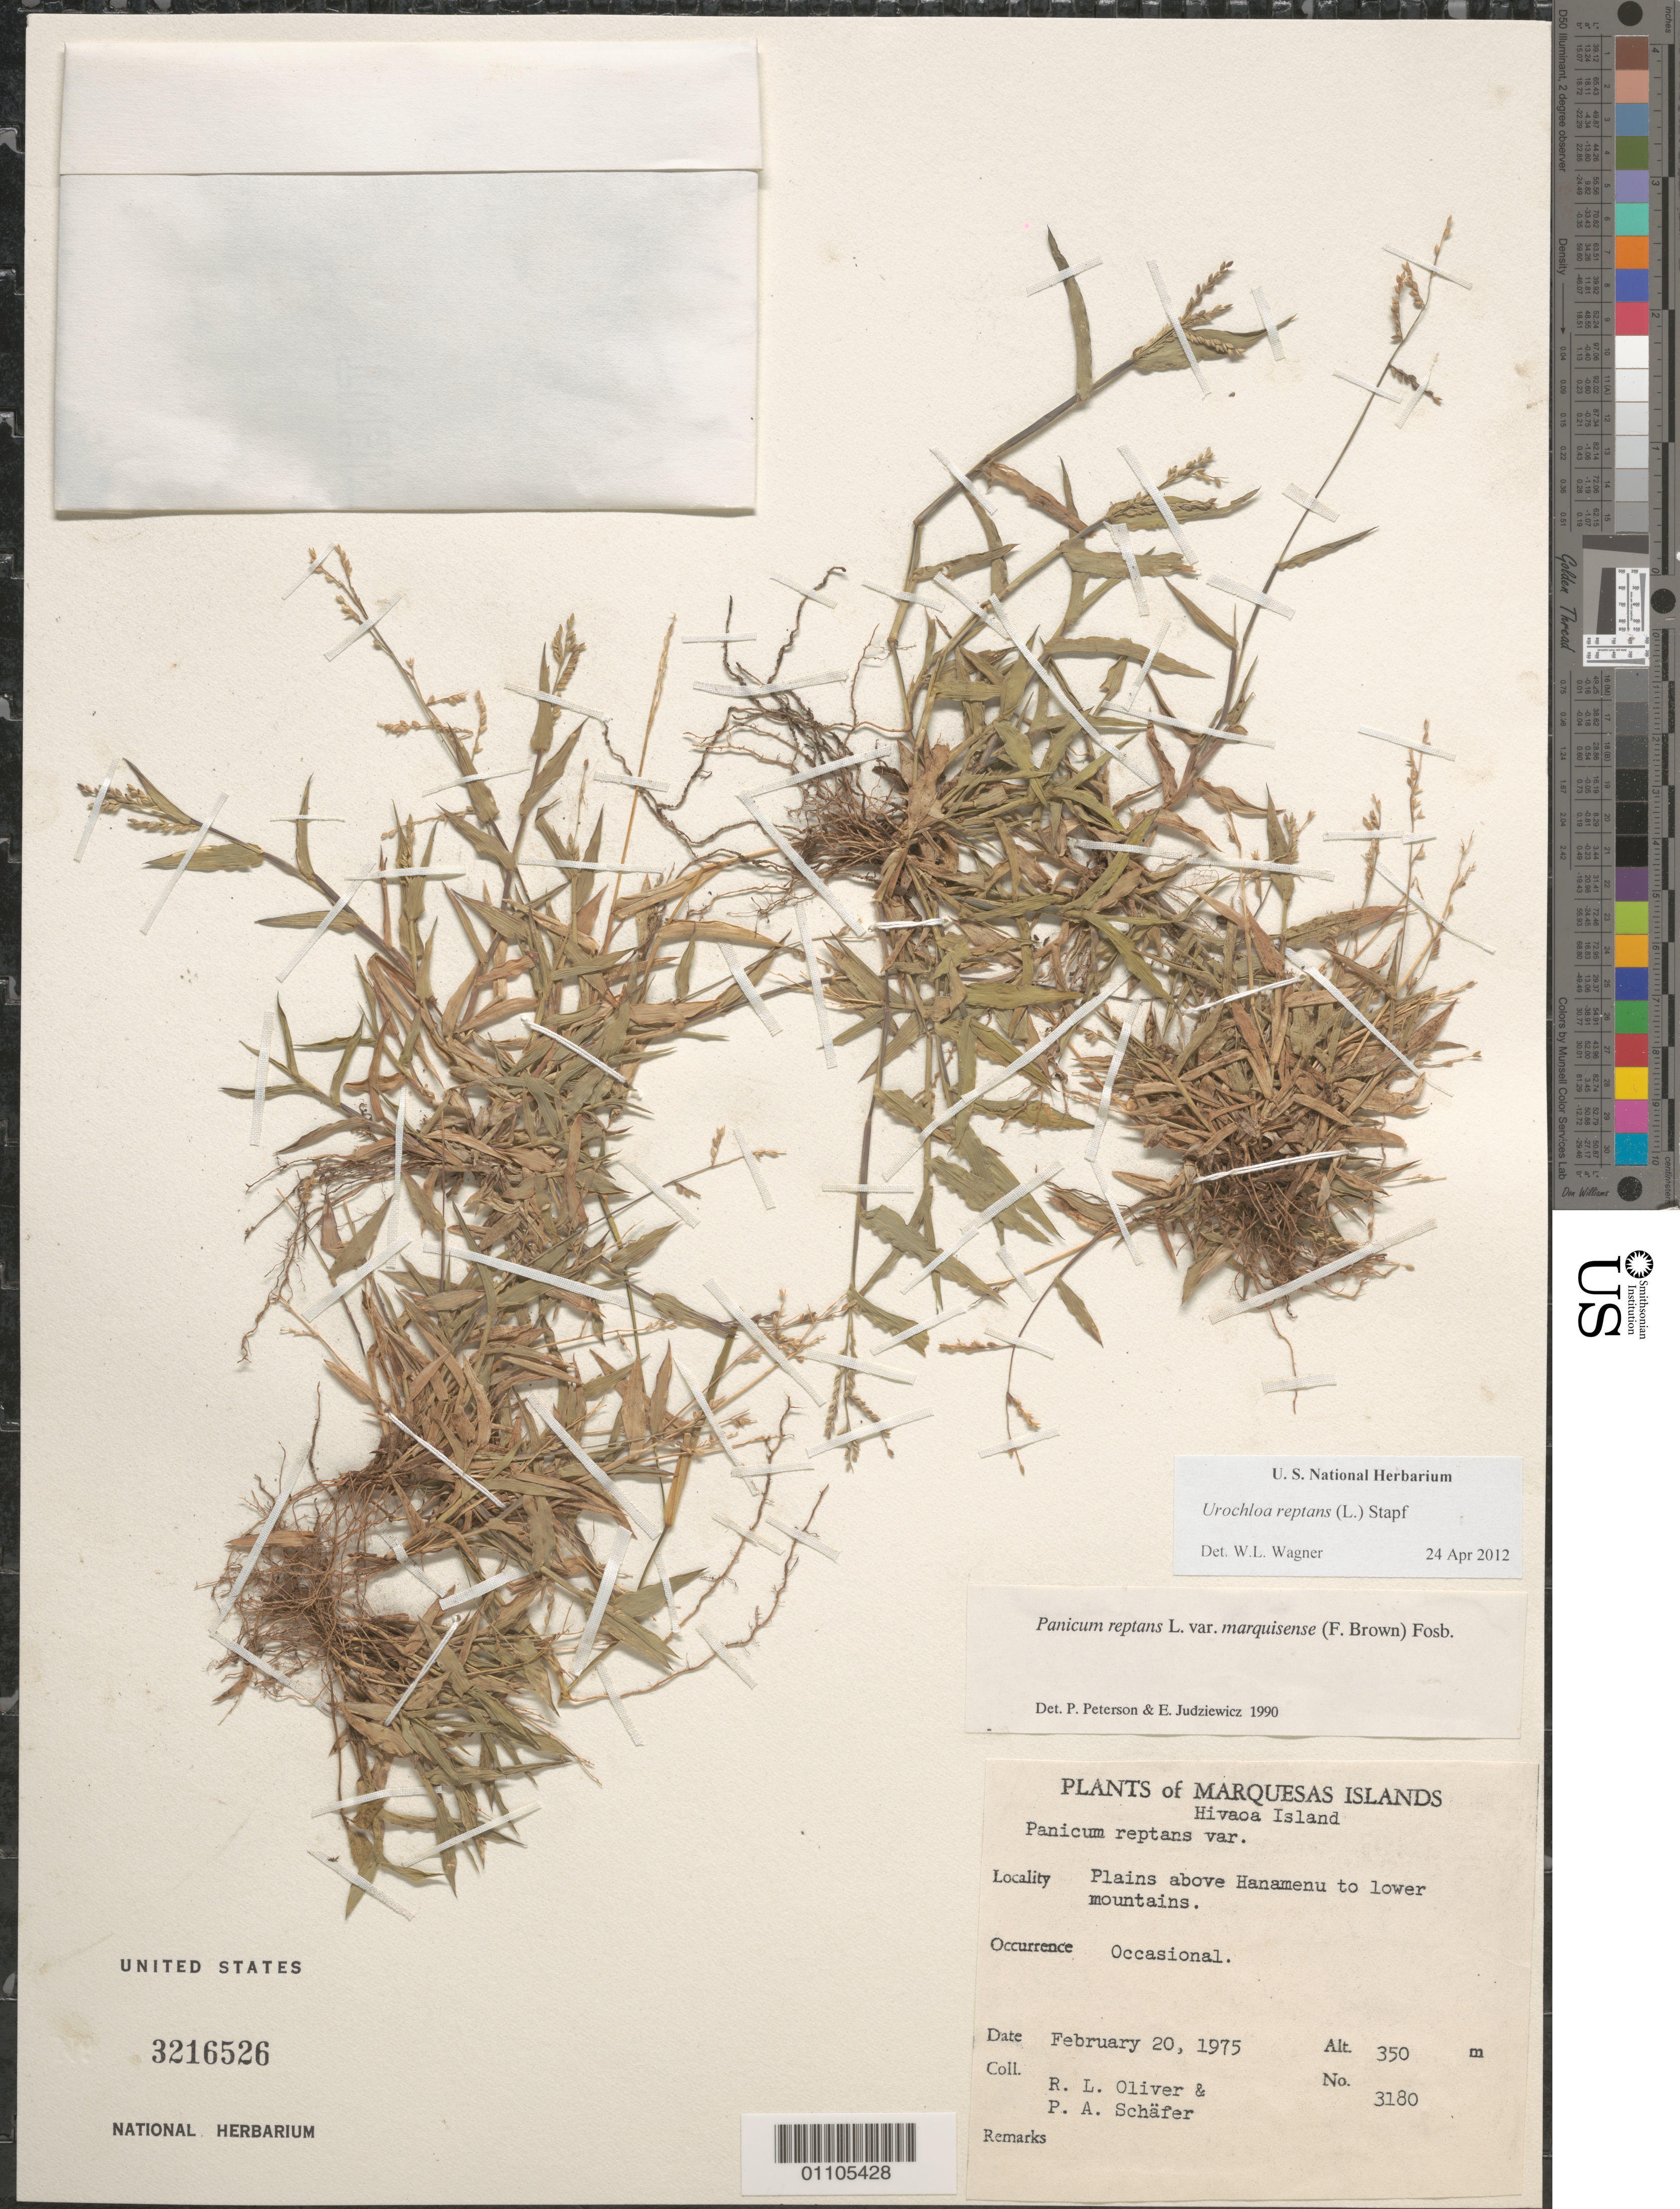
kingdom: Plantae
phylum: Tracheophyta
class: Liliopsida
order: Poales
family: Poaceae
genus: Urochloa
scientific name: Urochloa reptans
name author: (L.) Stapf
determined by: Peterson, P. M.; Judziewicz, E. J.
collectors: R. L. Oliver & P. A. Schäfer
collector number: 3180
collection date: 1975-02-20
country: French Polynesia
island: Hiva Oa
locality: plains above Hanamenu to lower mountains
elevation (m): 350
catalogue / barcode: US 3216526